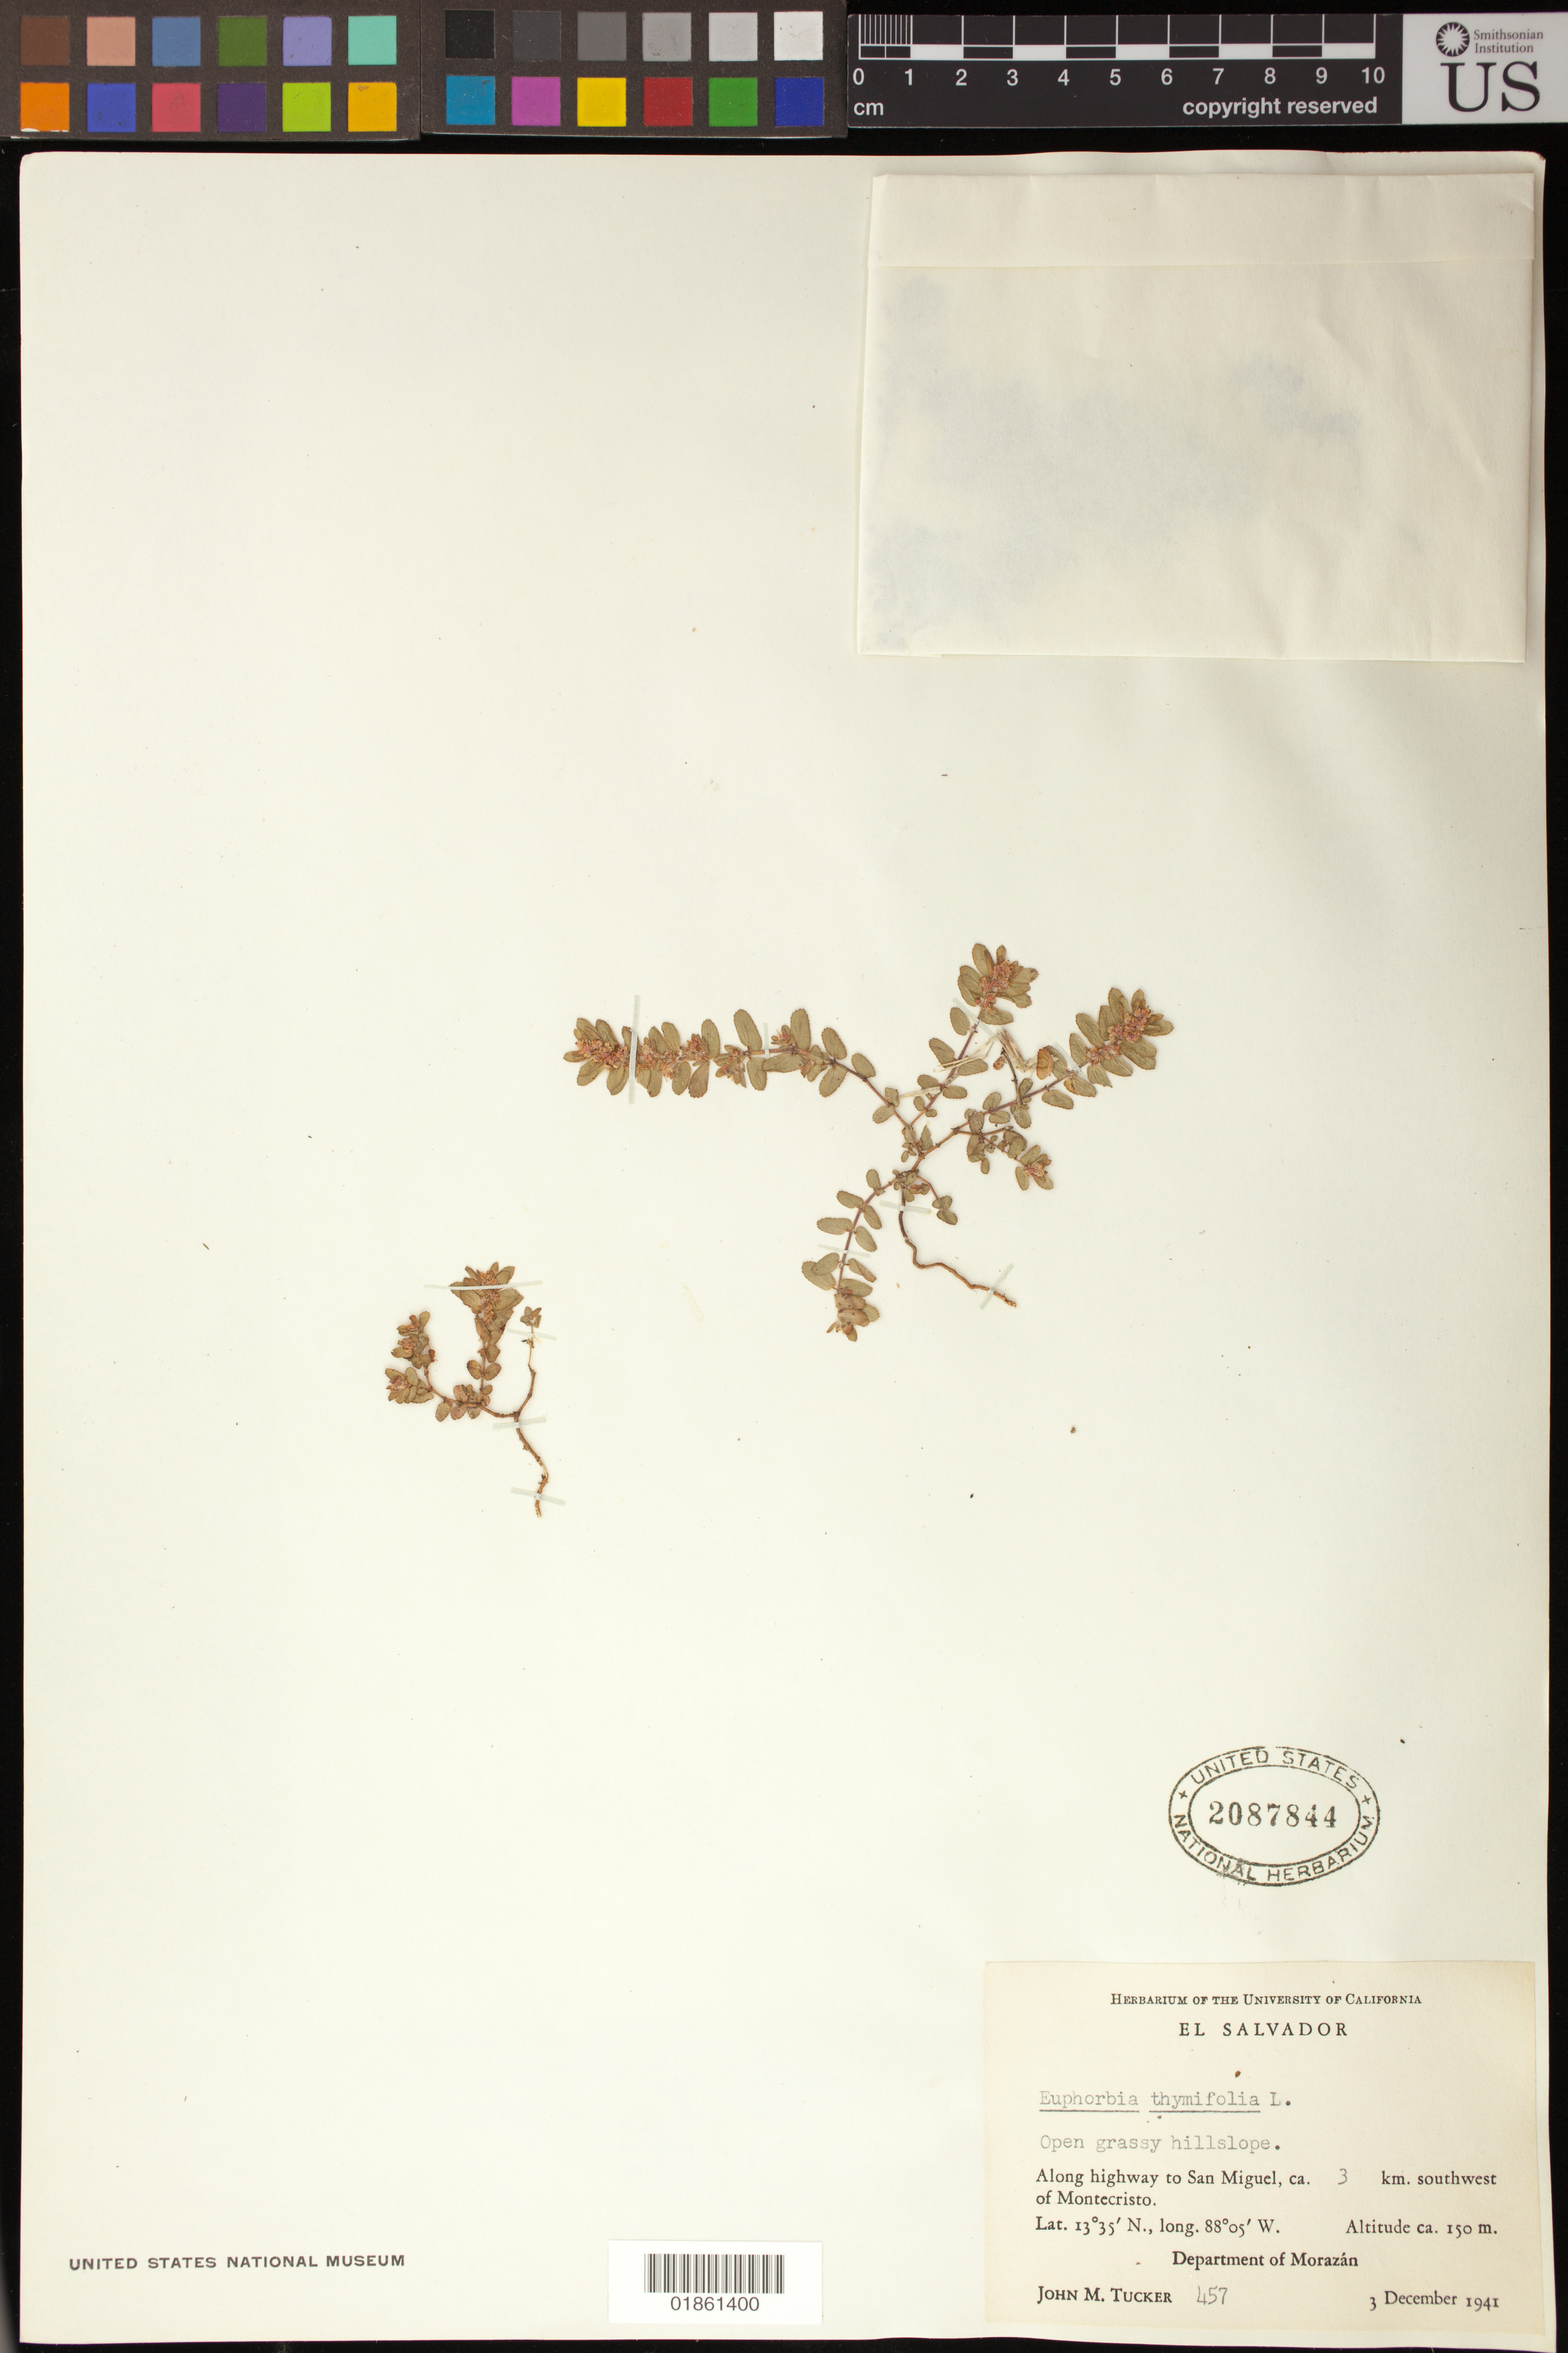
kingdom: Plantae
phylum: Tracheophyta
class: Magnoliopsida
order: Malpighiales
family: Euphorbiaceae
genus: Euphorbia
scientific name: Euphorbia thymifolia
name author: L.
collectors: J. M. Tucker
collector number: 457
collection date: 1941-12-03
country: El Salvador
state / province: Morazan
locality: Along highway to San Miguel, ca. 3 km. southwest of Montecristo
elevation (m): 150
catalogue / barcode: US 2087844